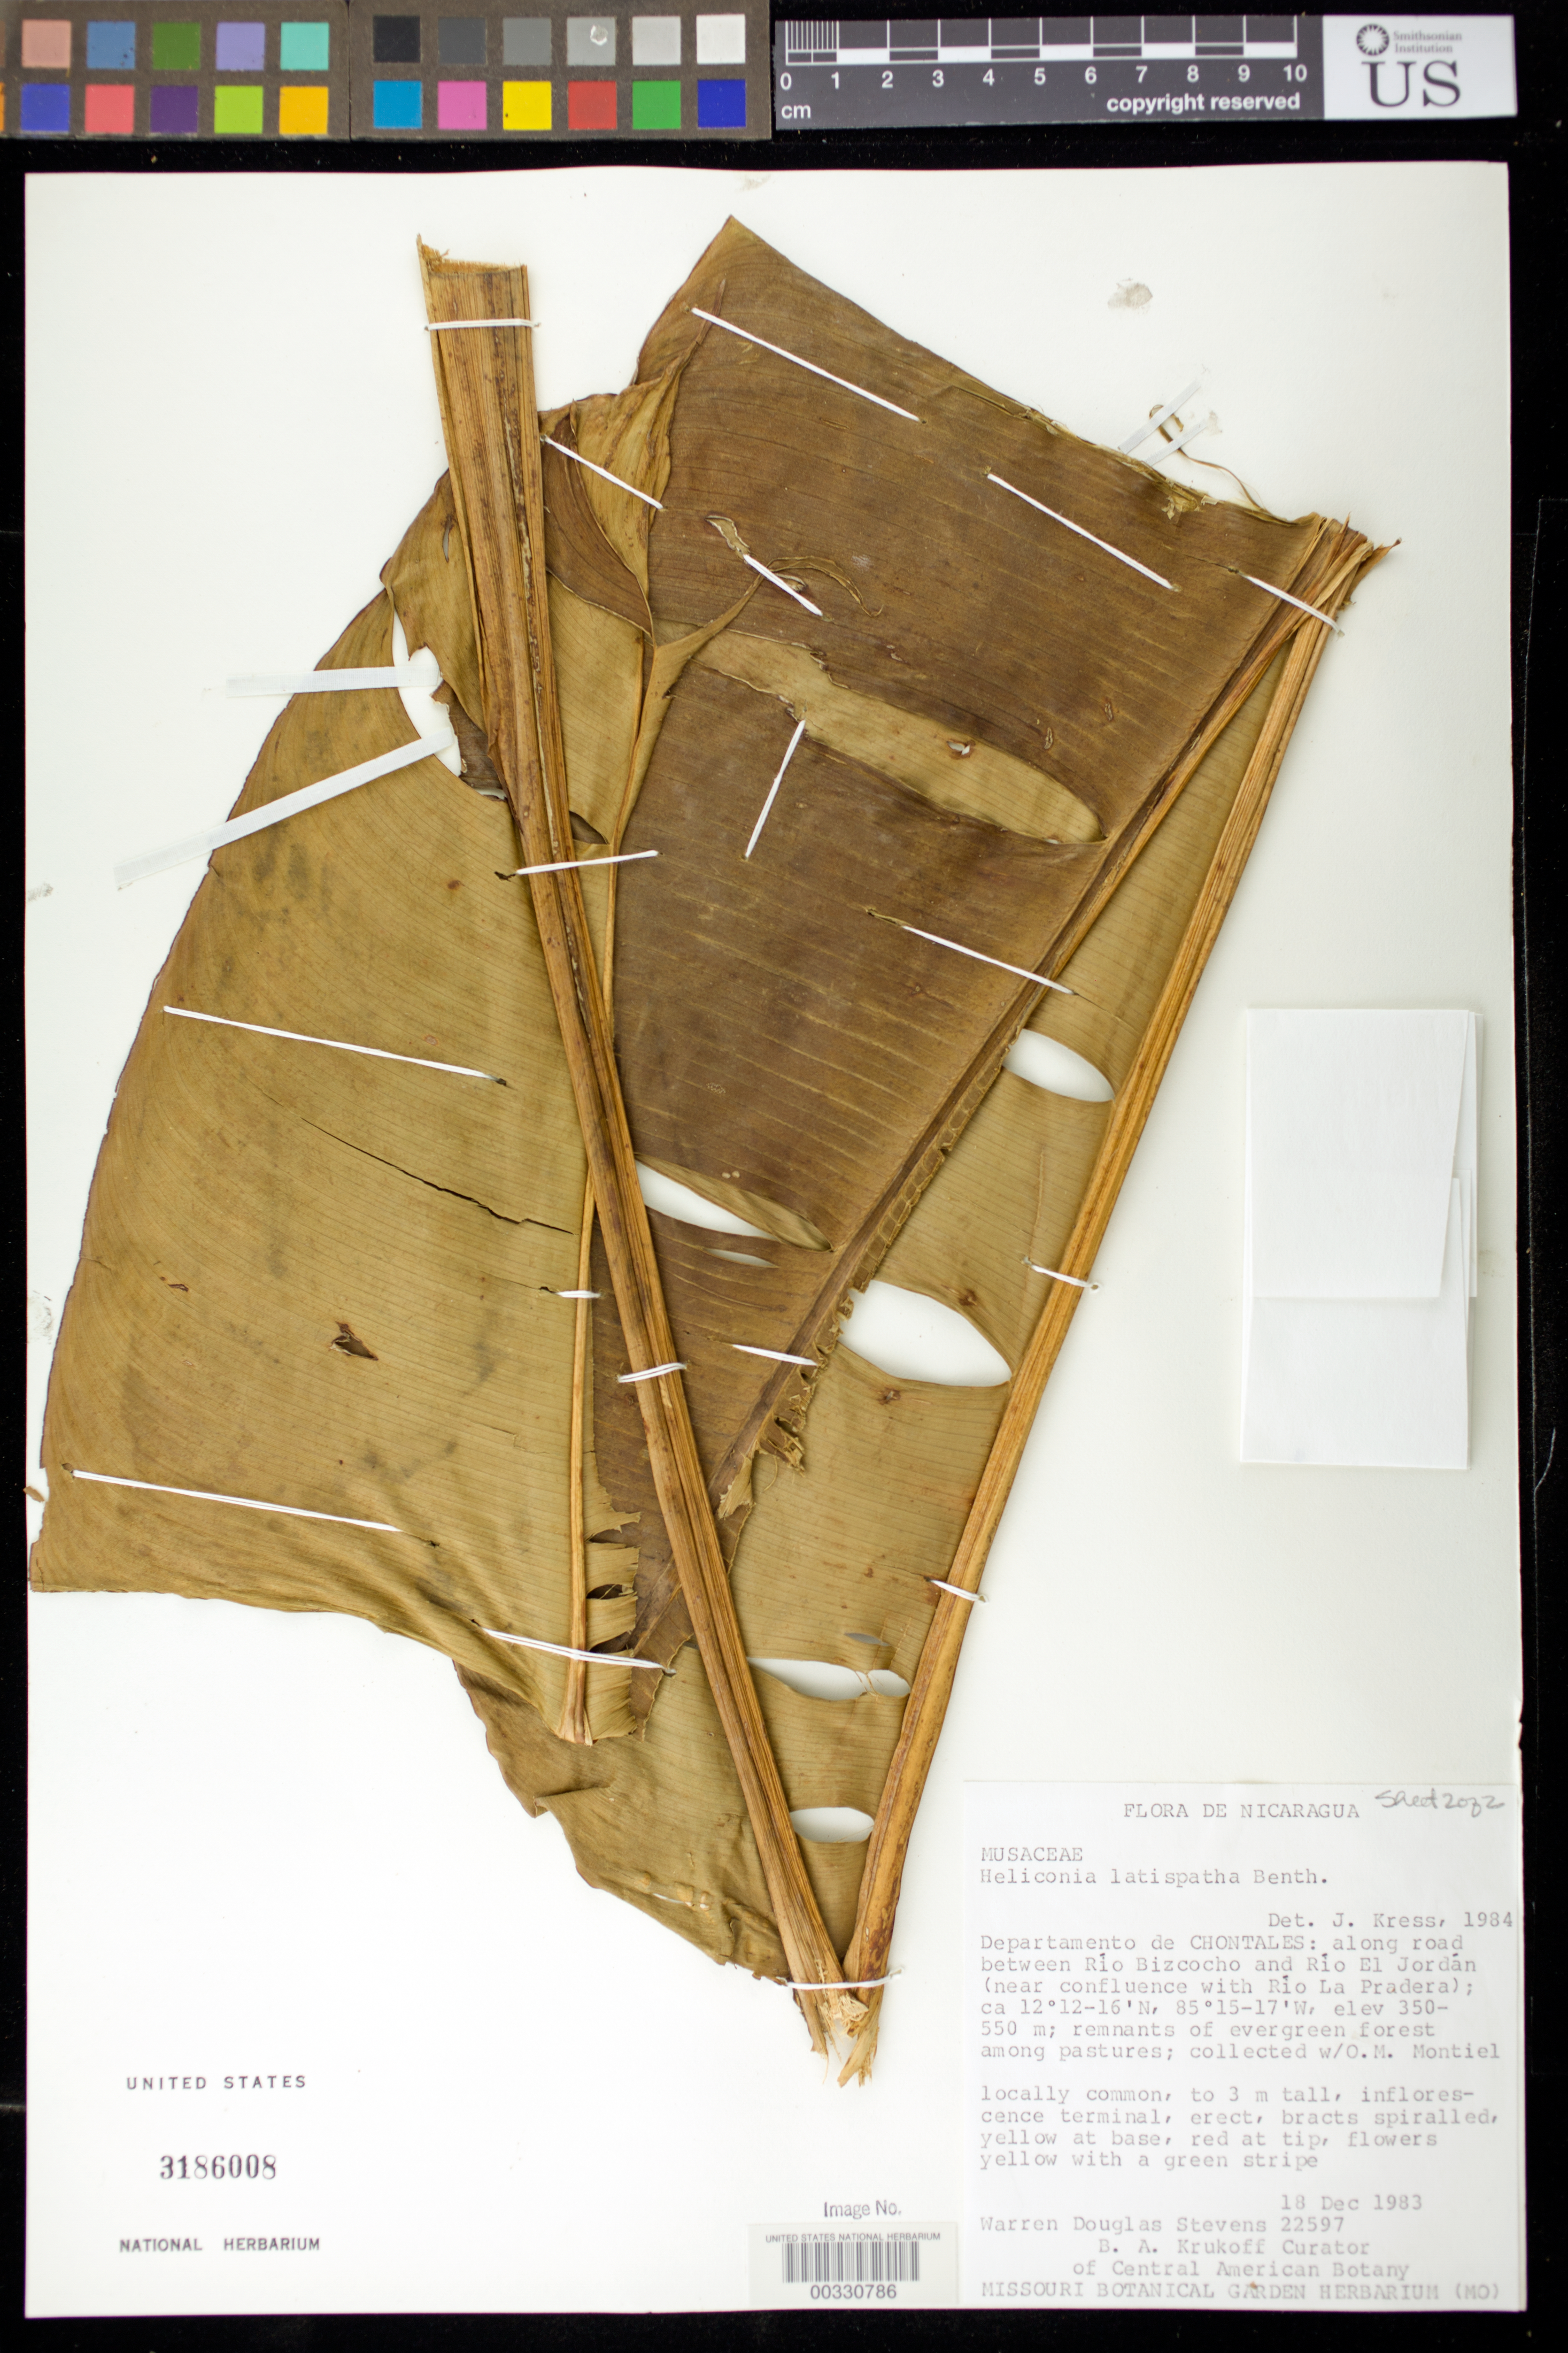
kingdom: Plantae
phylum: Tracheophyta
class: Liliopsida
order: Zingiberales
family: Heliconiaceae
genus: Heliconia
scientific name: Heliconia latispatha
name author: Benth.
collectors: W. D. Stevens & O. Montiel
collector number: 22597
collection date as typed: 18 Dec 1983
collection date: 1983-12-18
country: Nicaragua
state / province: Chontales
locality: Along road between rio bizcocho and rio el jordan (near confluence with rio la pradera)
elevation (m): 350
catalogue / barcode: US 3186008